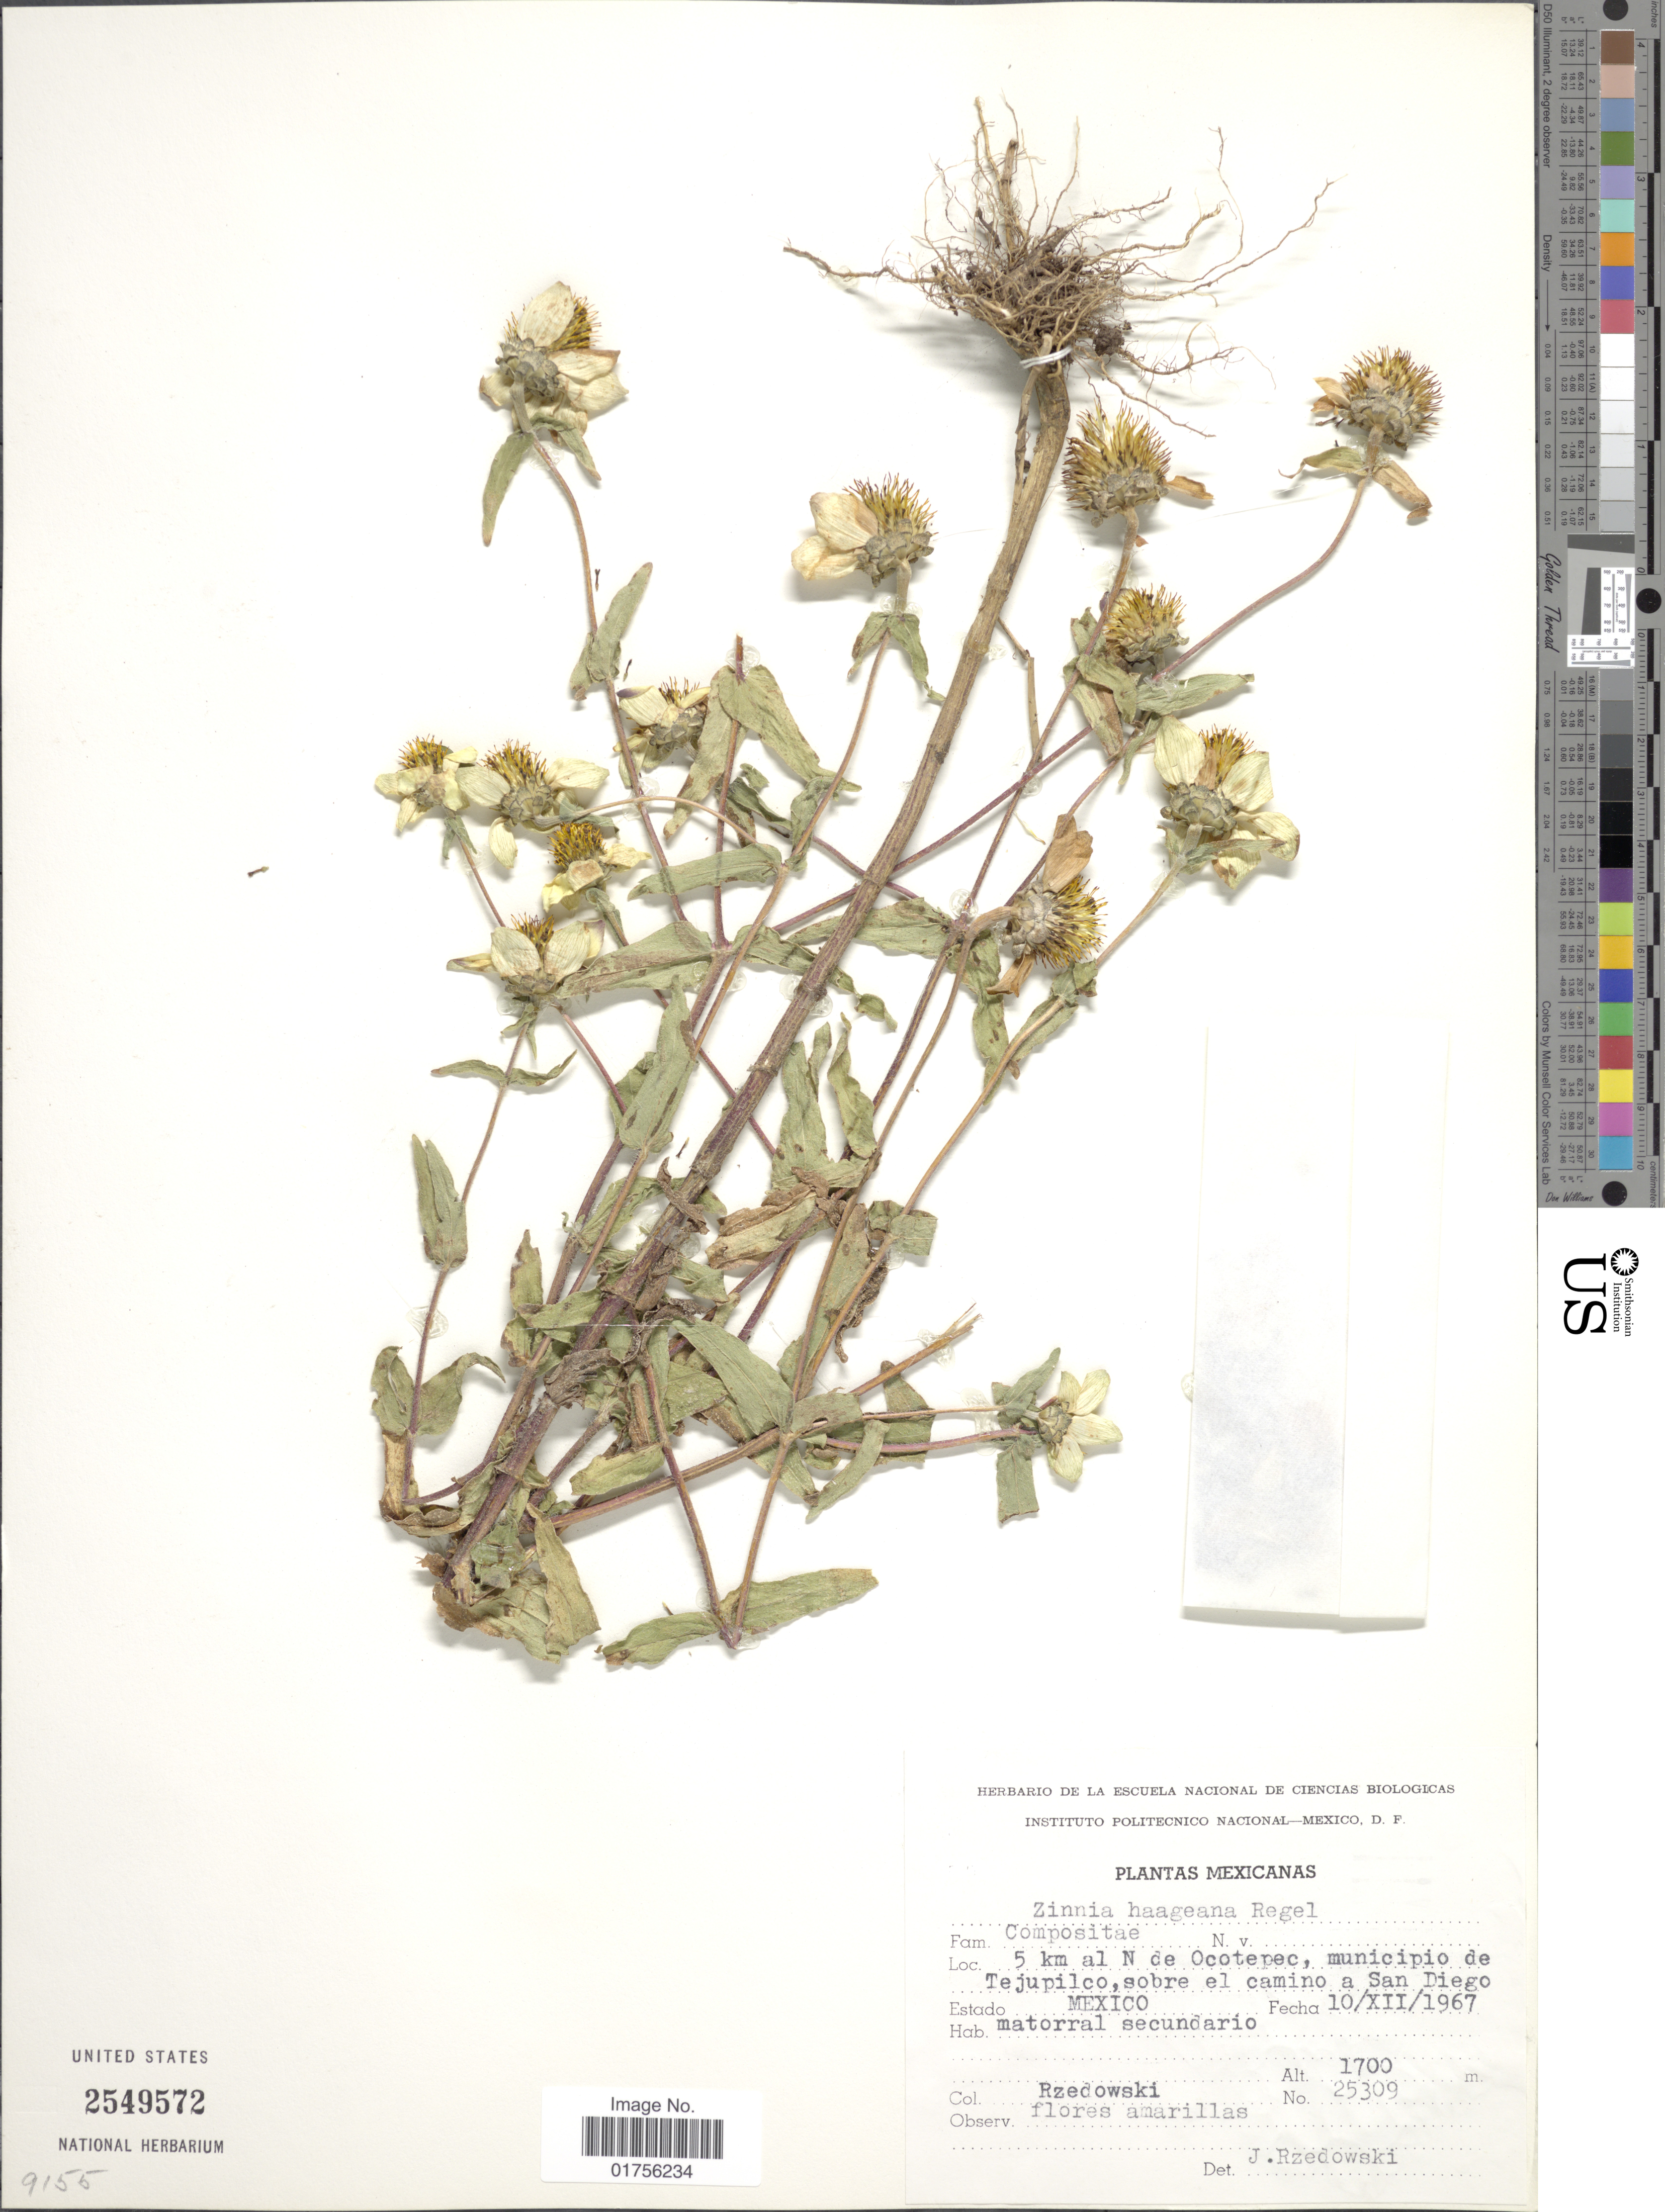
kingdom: Plantae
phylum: Tracheophyta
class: Magnoliopsida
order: Asterales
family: Asteraceae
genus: Zinnia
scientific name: Zinnia haageana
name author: Regel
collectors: Rzedowski, --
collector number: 25309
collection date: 1967-12-10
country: Mexico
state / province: México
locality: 5 km al N de Ocotepec, municipio de Tejupilco, sobre el camino a San Diego, Estado Mexico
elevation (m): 1700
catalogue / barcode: US 2549572